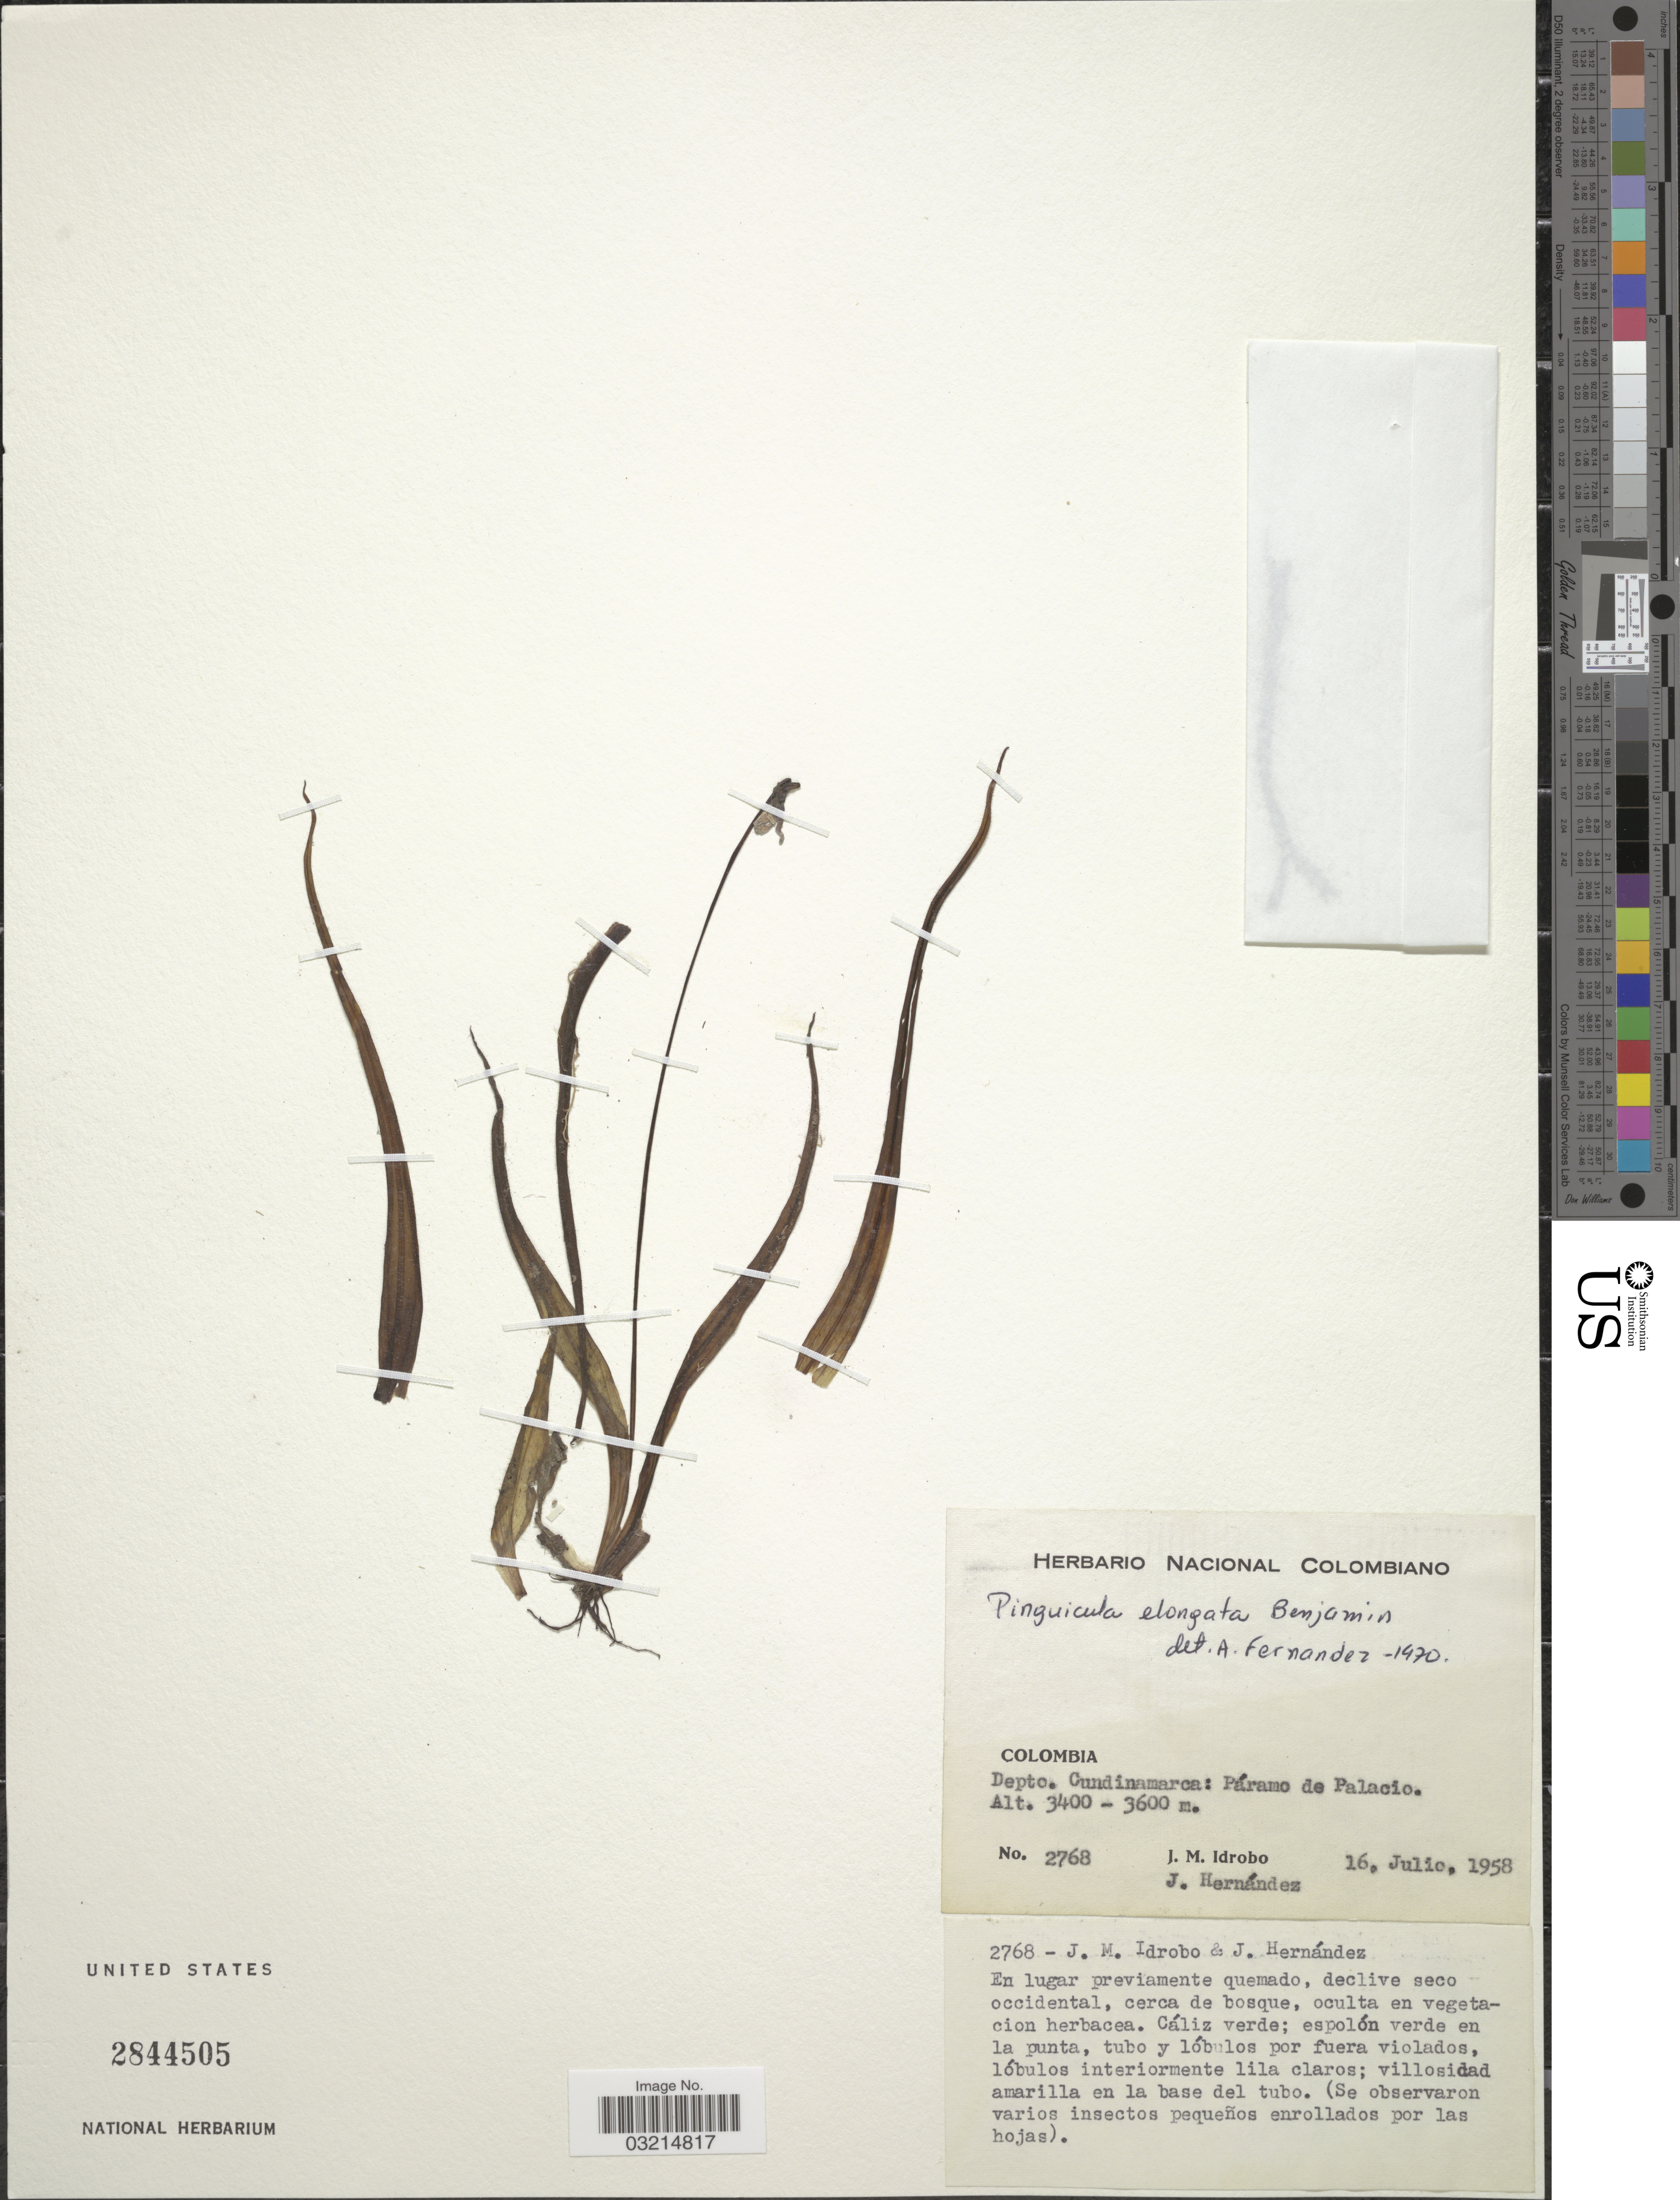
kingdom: Plantae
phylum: Tracheophyta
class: Magnoliopsida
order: Lamiales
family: Lentibulariaceae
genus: Pinguicula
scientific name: Pinguicula elongata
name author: Benj.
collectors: J. M. Idrobo & J. Hernandez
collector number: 2768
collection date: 1958-07-16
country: Colombia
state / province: Cundinamarca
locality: Depto. Cundinamarca: Páramo de Palacio.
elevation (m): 3400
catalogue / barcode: US 2844505